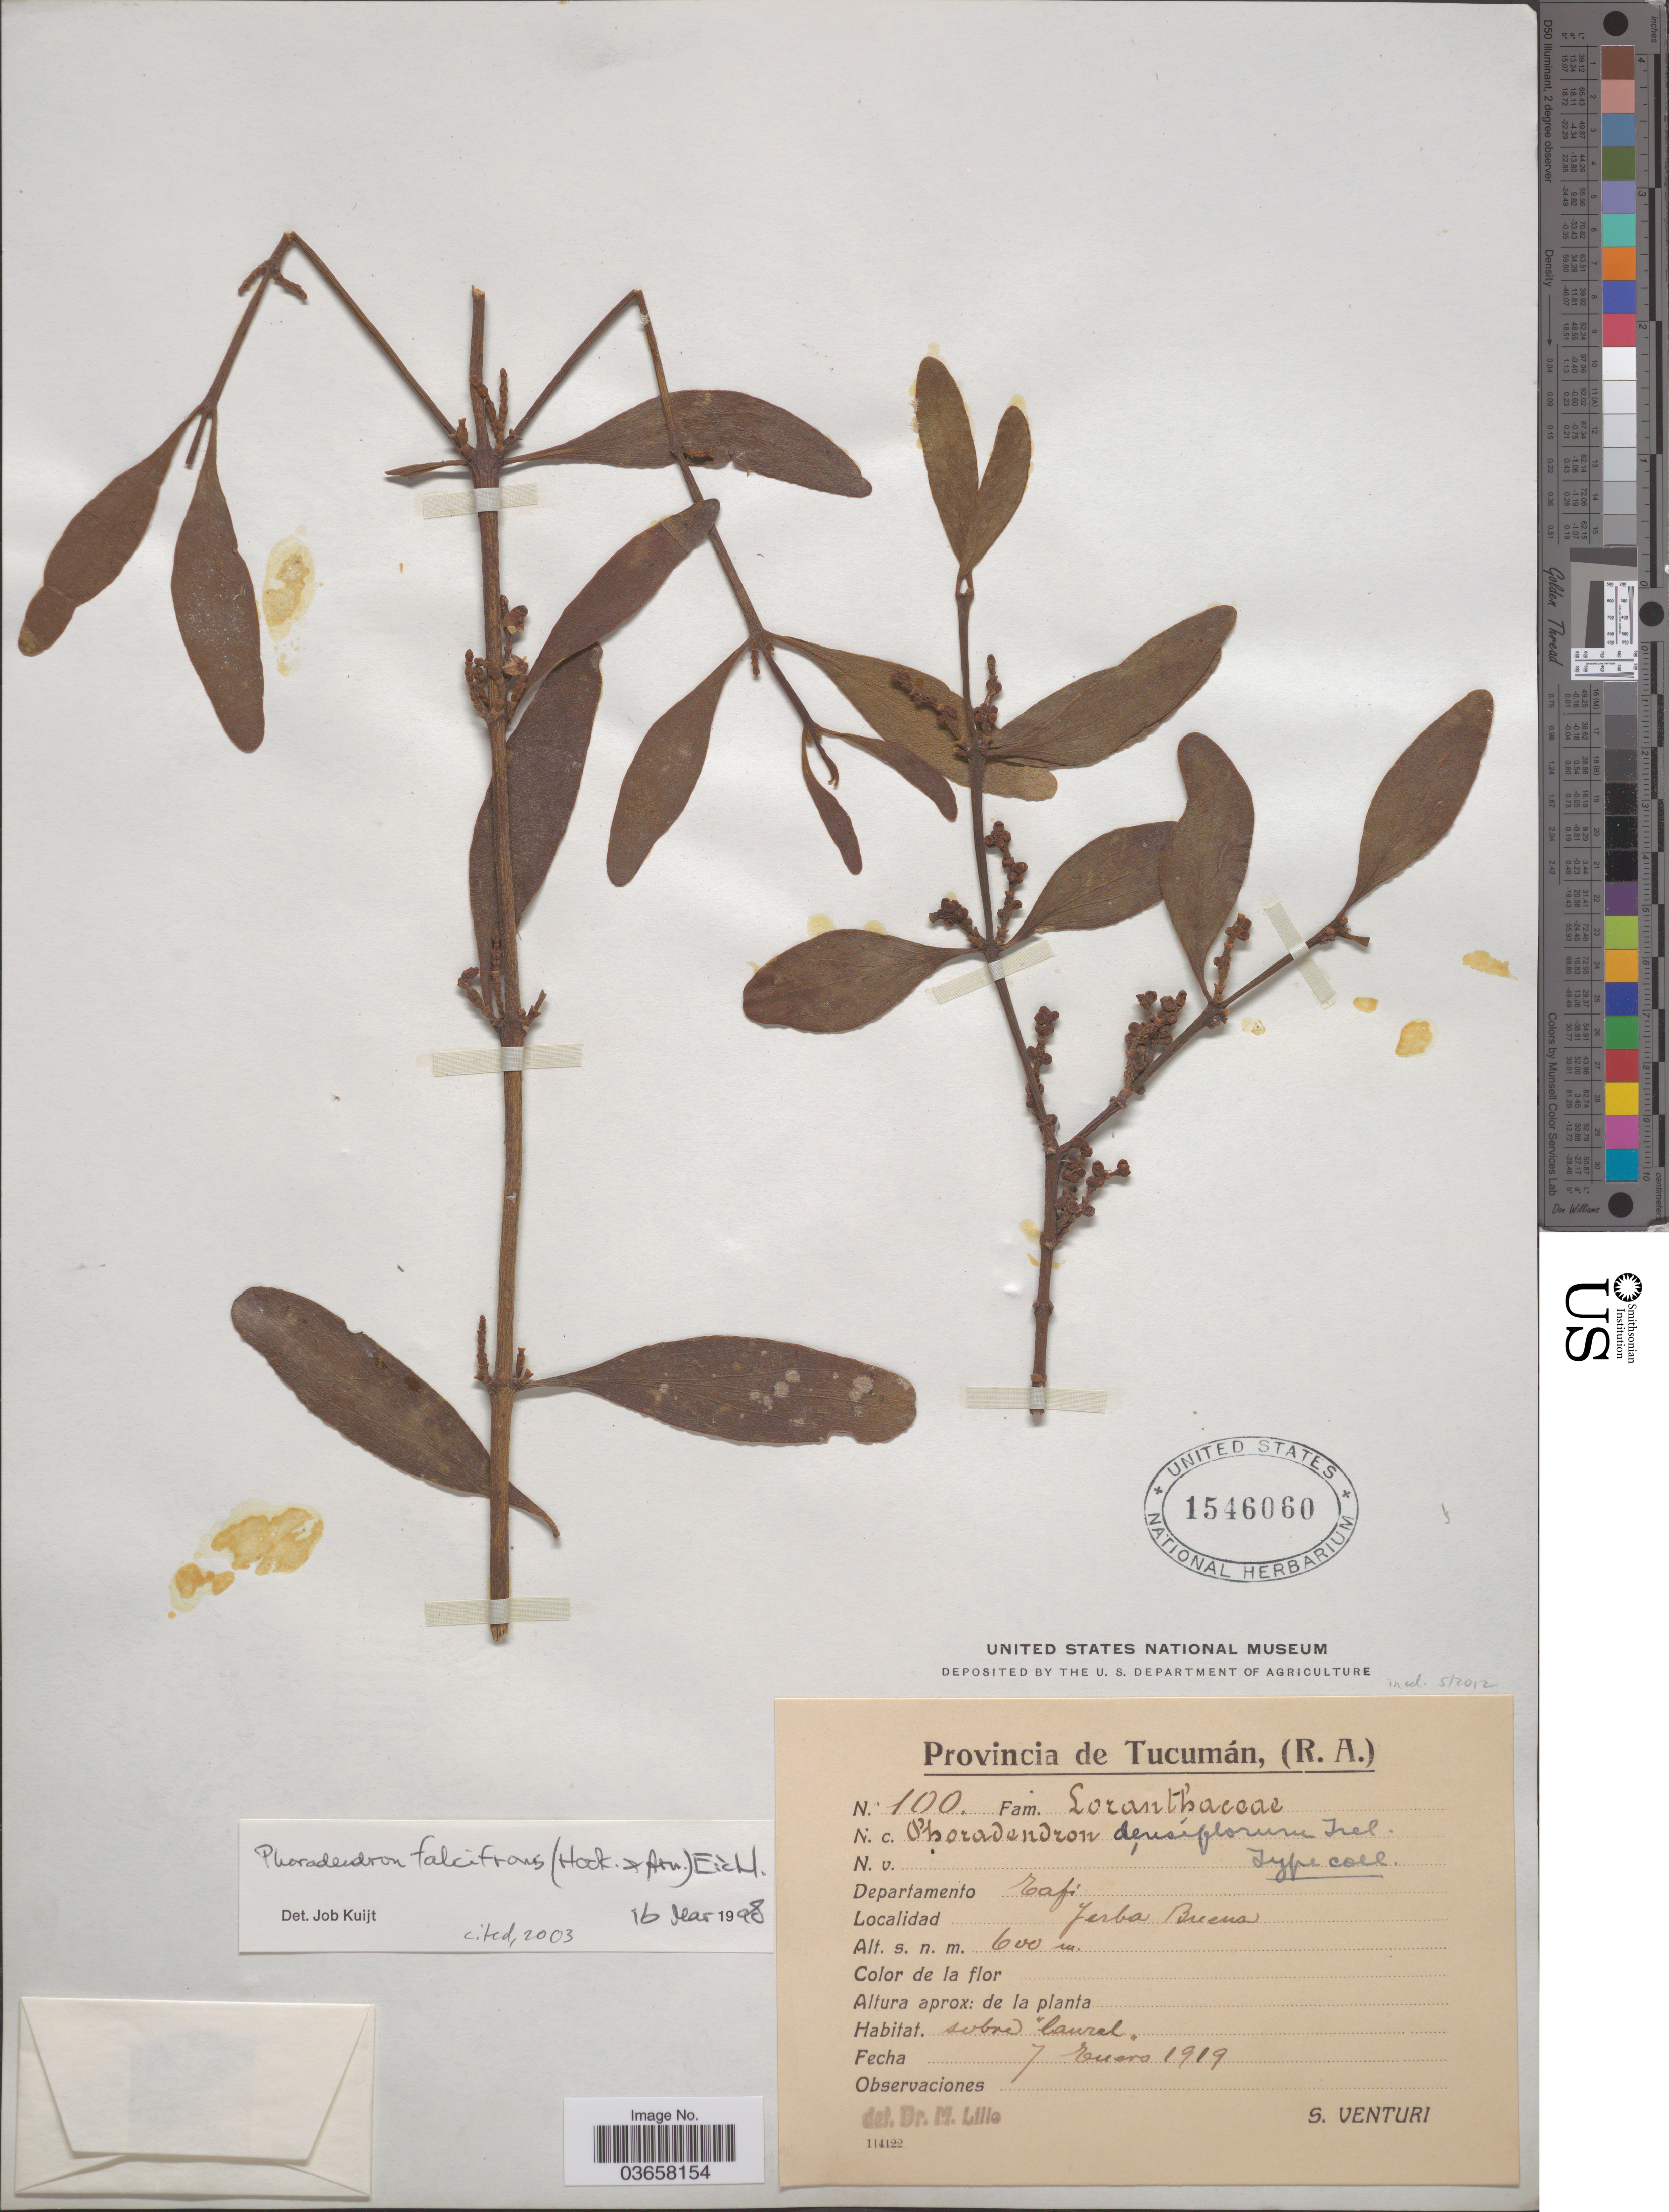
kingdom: Plantae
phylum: Tracheophyta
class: Magnoliopsida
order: Santalales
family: Viscaceae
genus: Phoradendron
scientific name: Phoradendron falcifrons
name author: (Hook. & Arn.) Eichler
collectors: S. Venturi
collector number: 100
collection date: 1919-01-07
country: Argentina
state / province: Tucuman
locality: Departamento Tafi. Yerba Buena.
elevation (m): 600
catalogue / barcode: US 1546060